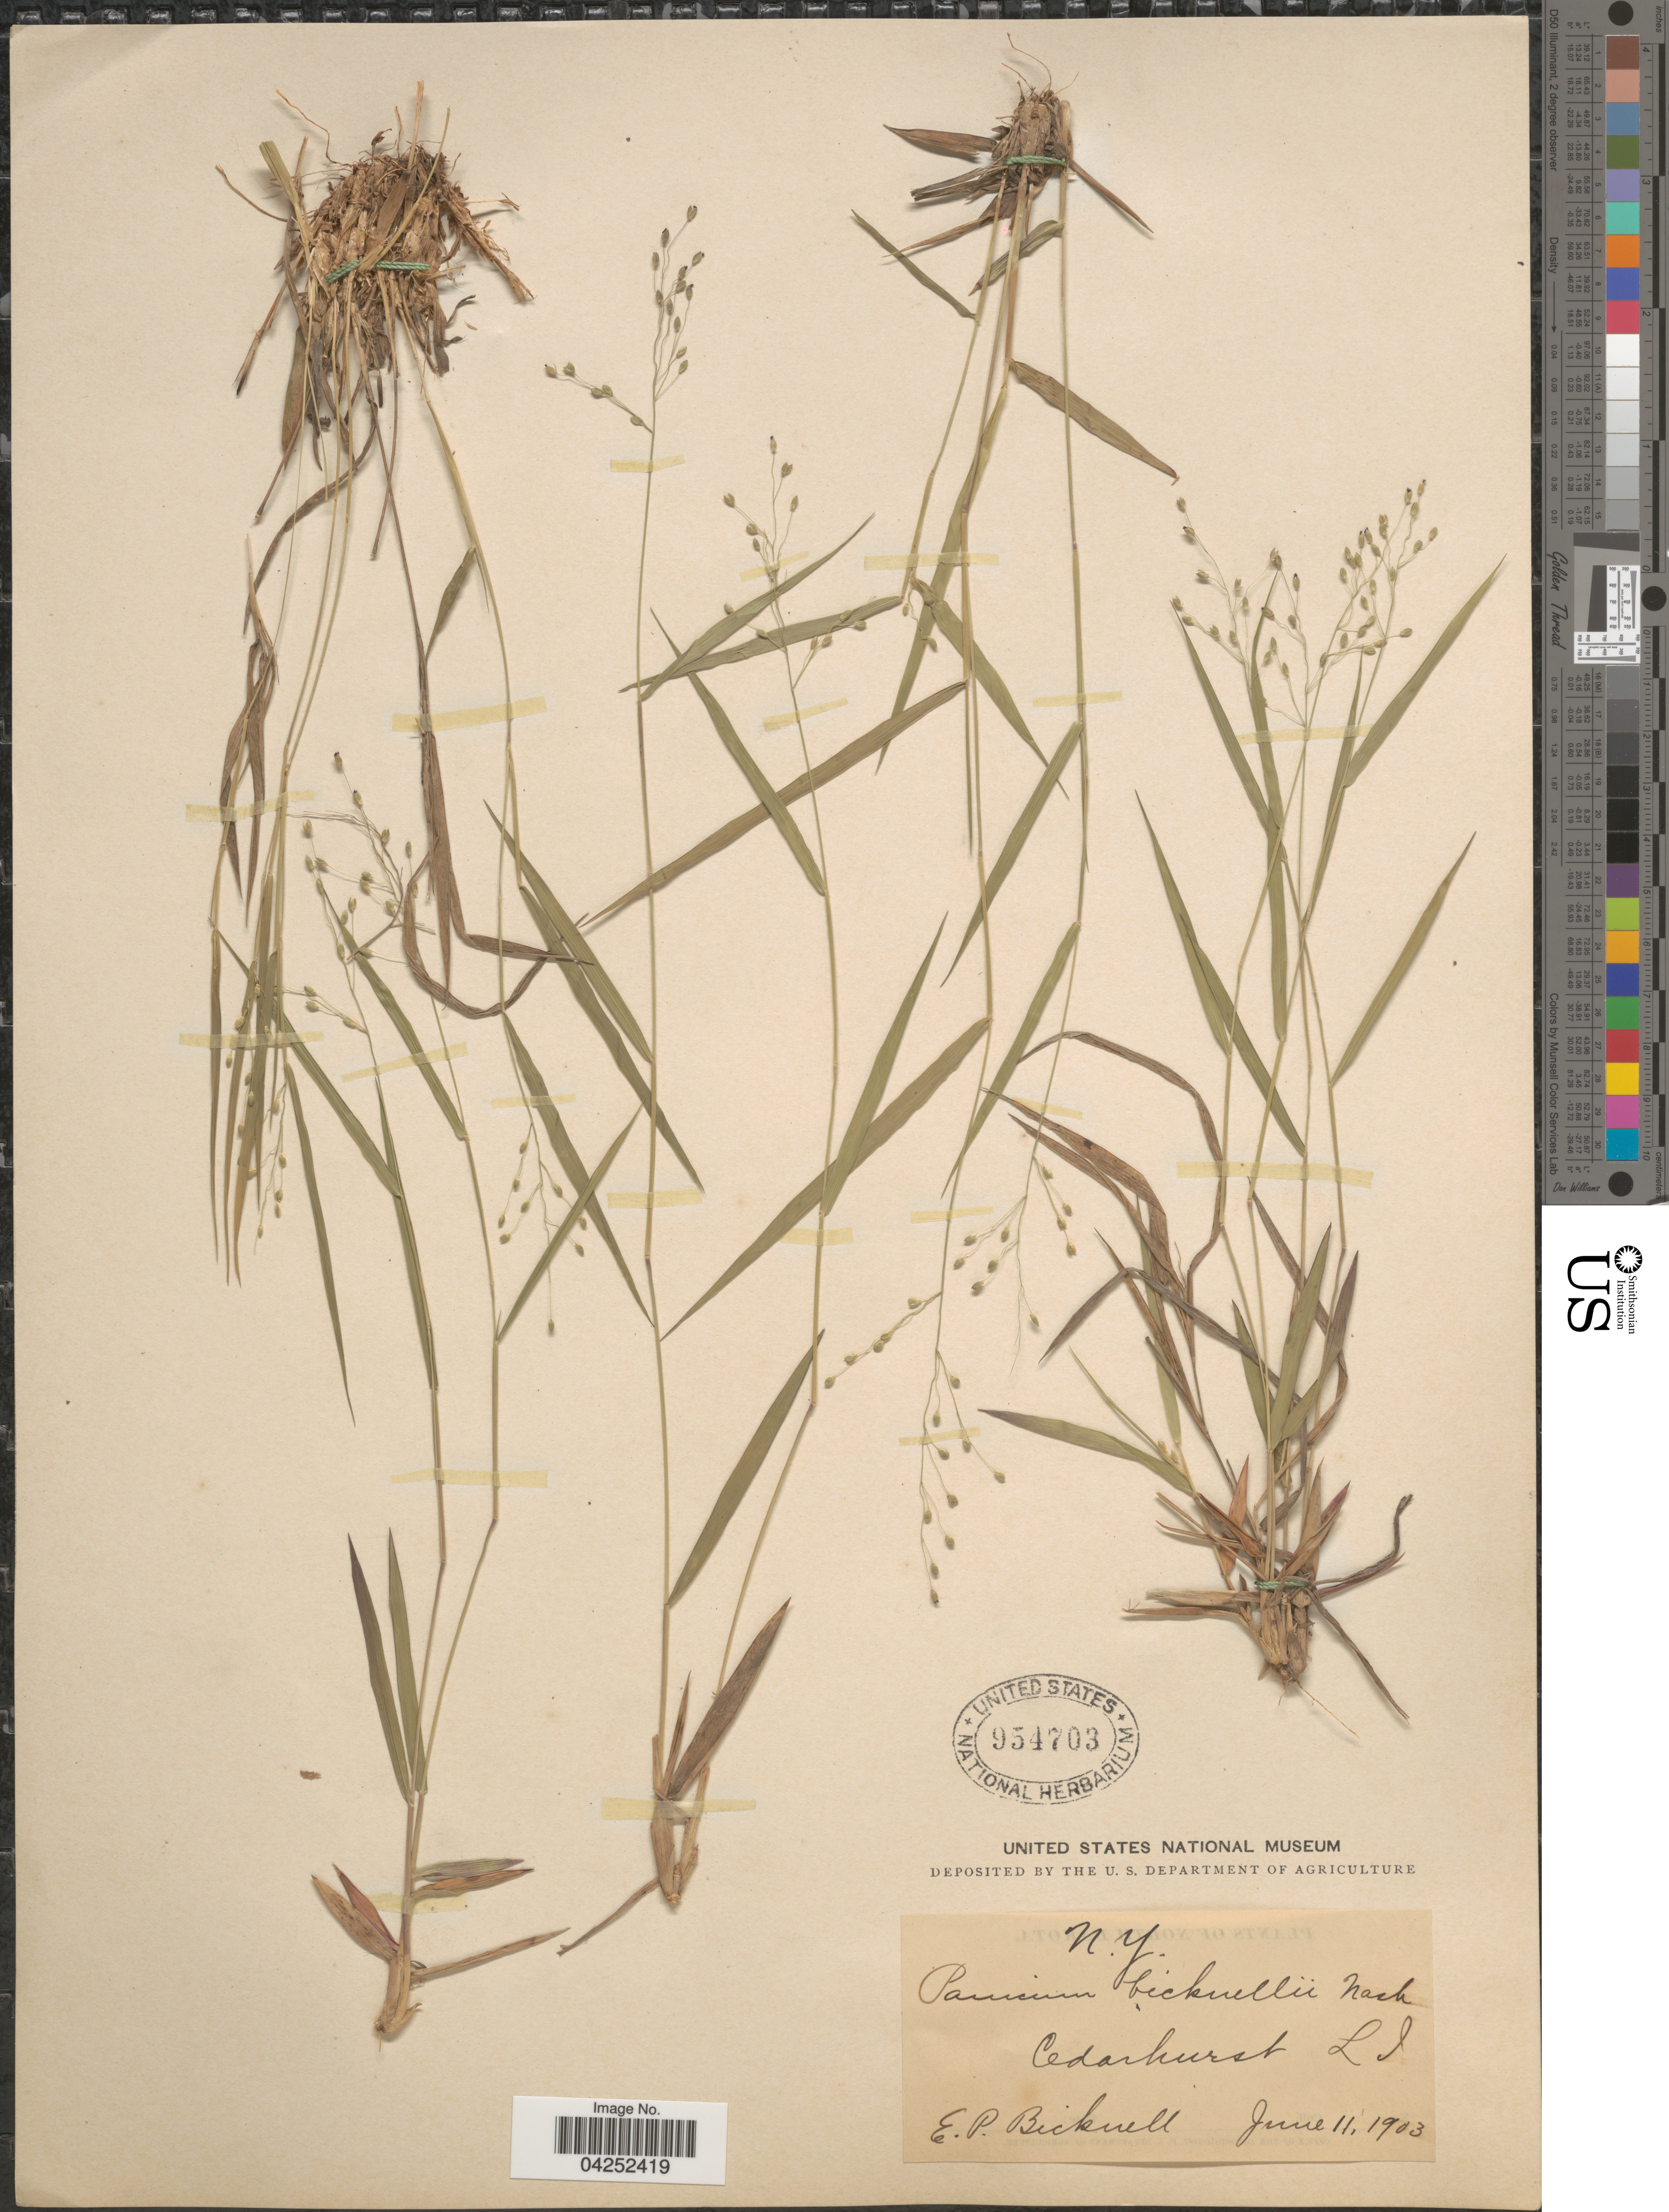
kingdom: Plantae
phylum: Tracheophyta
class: Liliopsida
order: Poales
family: Poaceae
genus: Dichanthelium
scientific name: Dichanthelium bicknellii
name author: (Nash) LeBlond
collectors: E. P. Bicknell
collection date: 1903-06-11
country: United States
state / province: New York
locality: Cedarhurst LI.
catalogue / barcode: US 954703